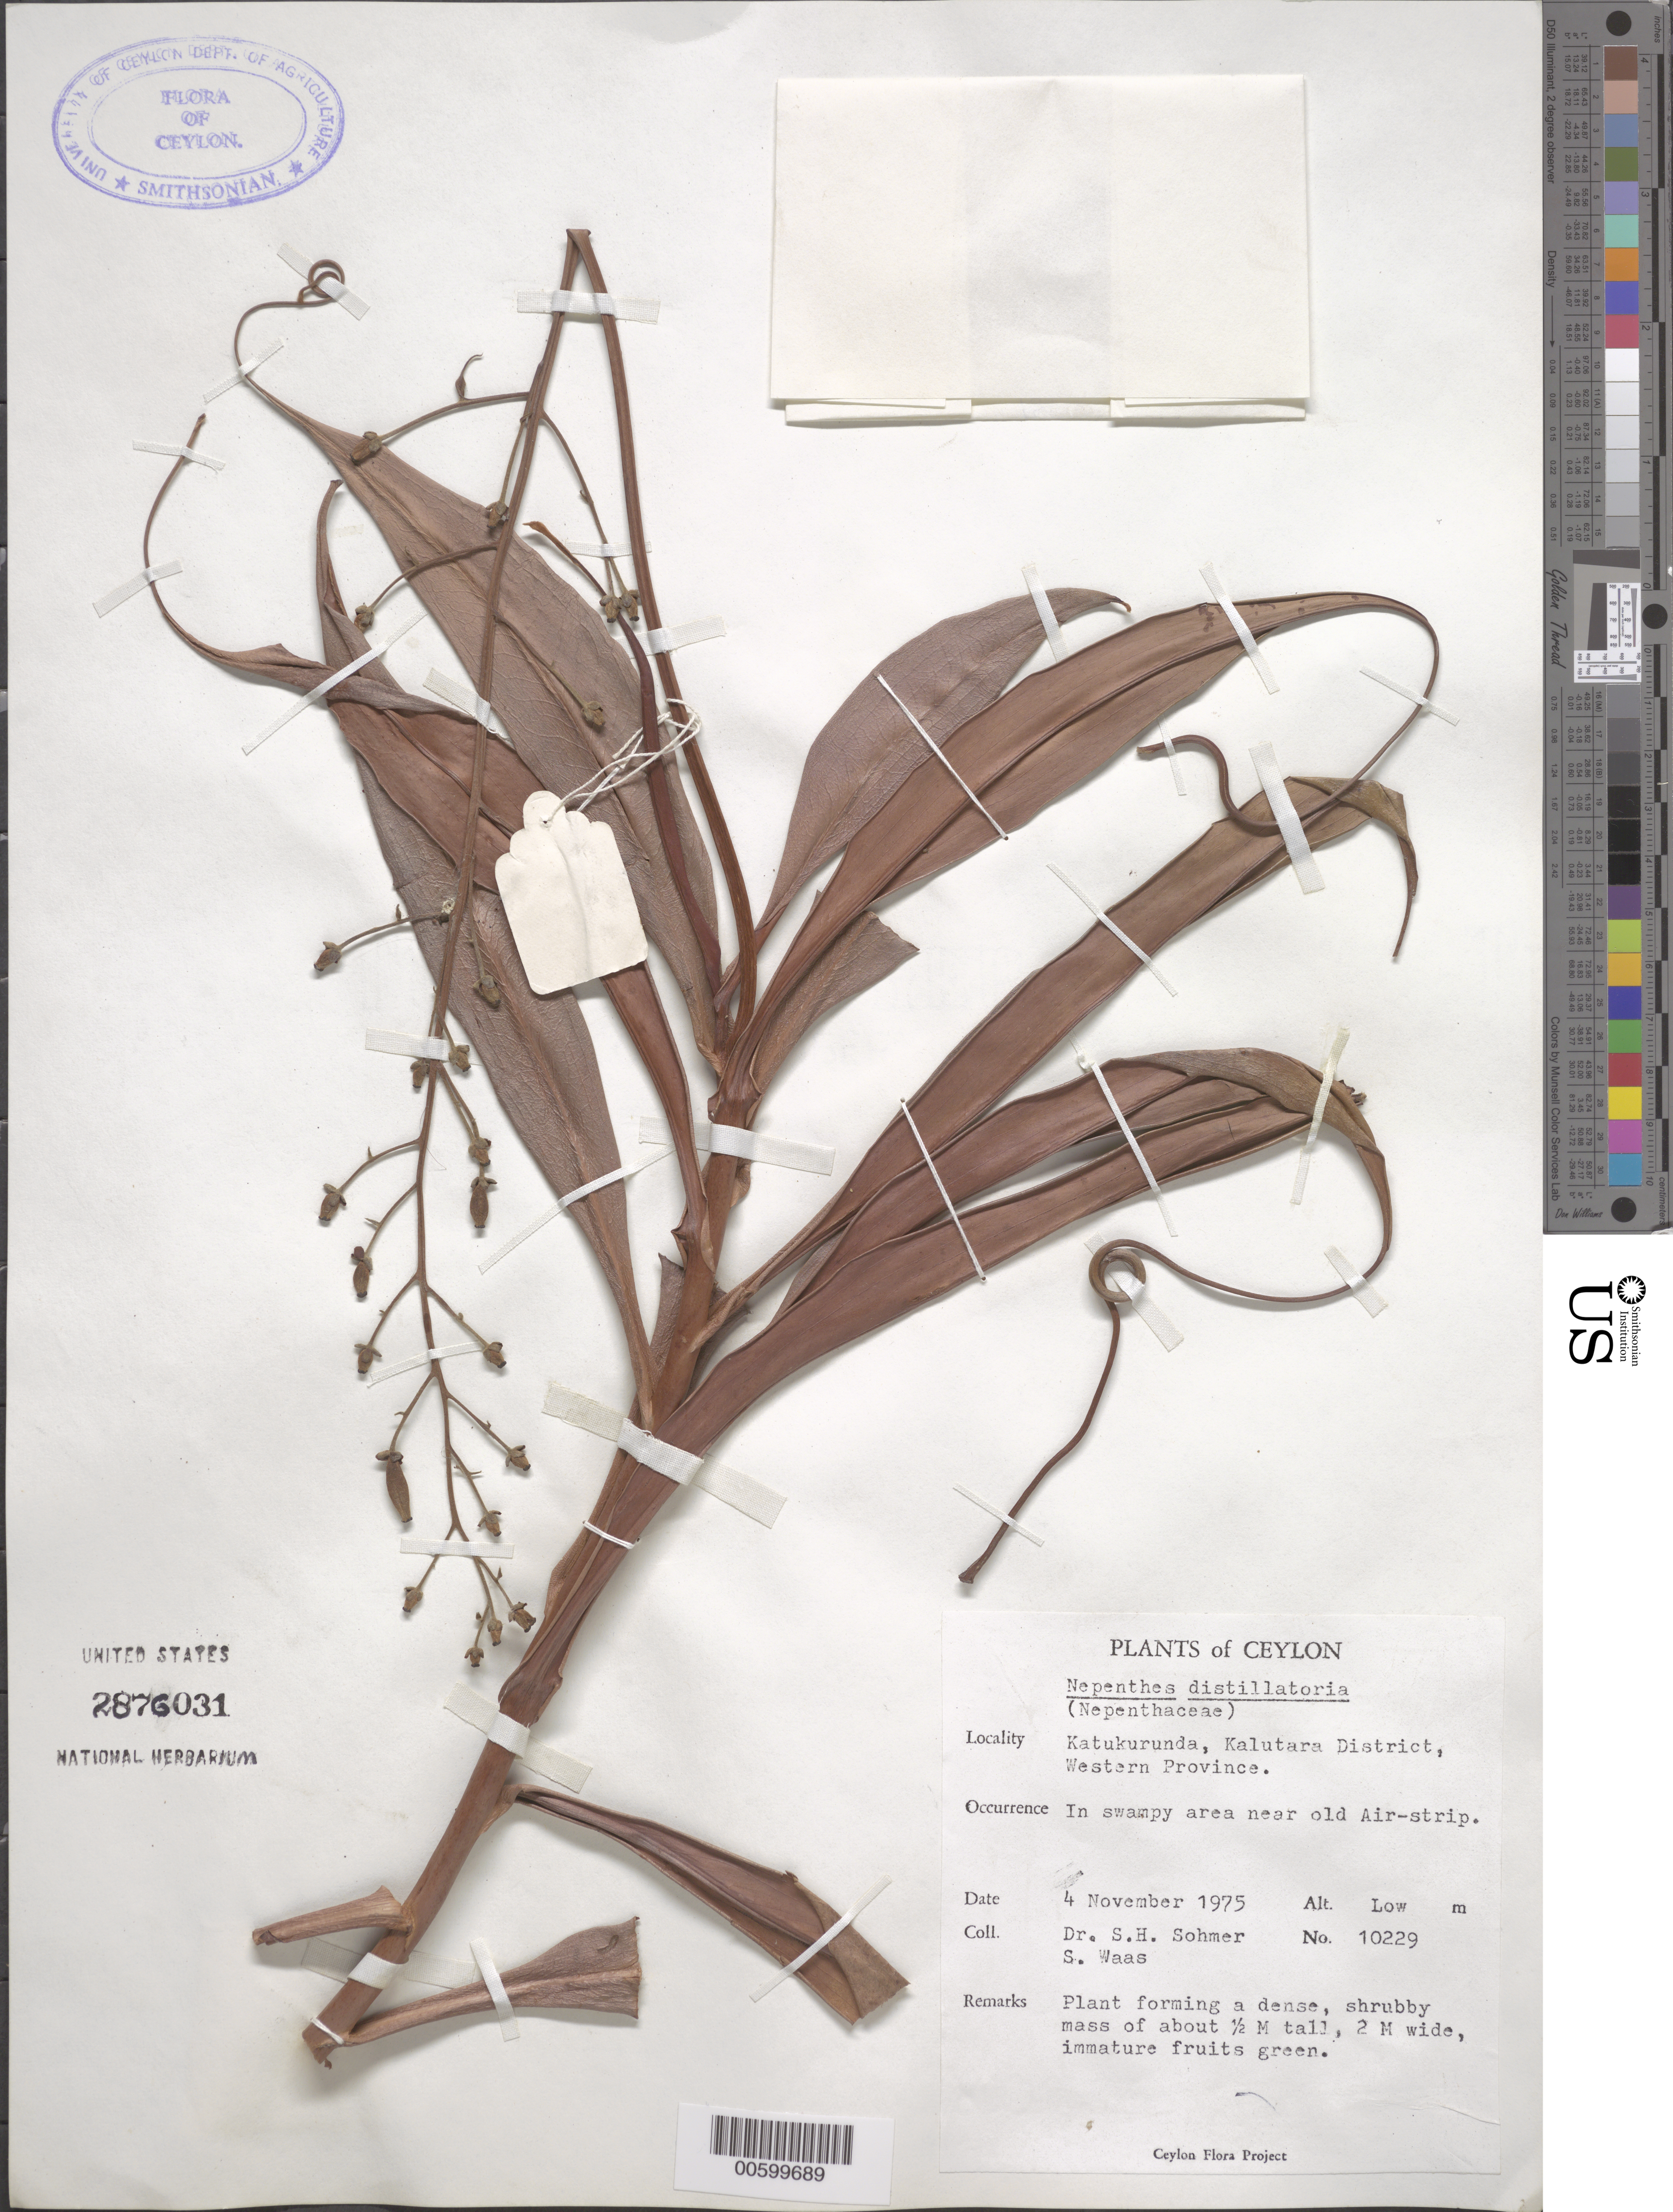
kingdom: Plantae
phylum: Tracheophyta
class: Magnoliopsida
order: Caryophyllales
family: Nepenthaceae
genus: Nepenthes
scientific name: Nepenthes distillatoria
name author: L.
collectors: S. H. Sohmer & S. Waas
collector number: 10229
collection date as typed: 04 Nov 1975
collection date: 1975-11-04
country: Sri Lanka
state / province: Western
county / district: Kalutara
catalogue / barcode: US 2876031